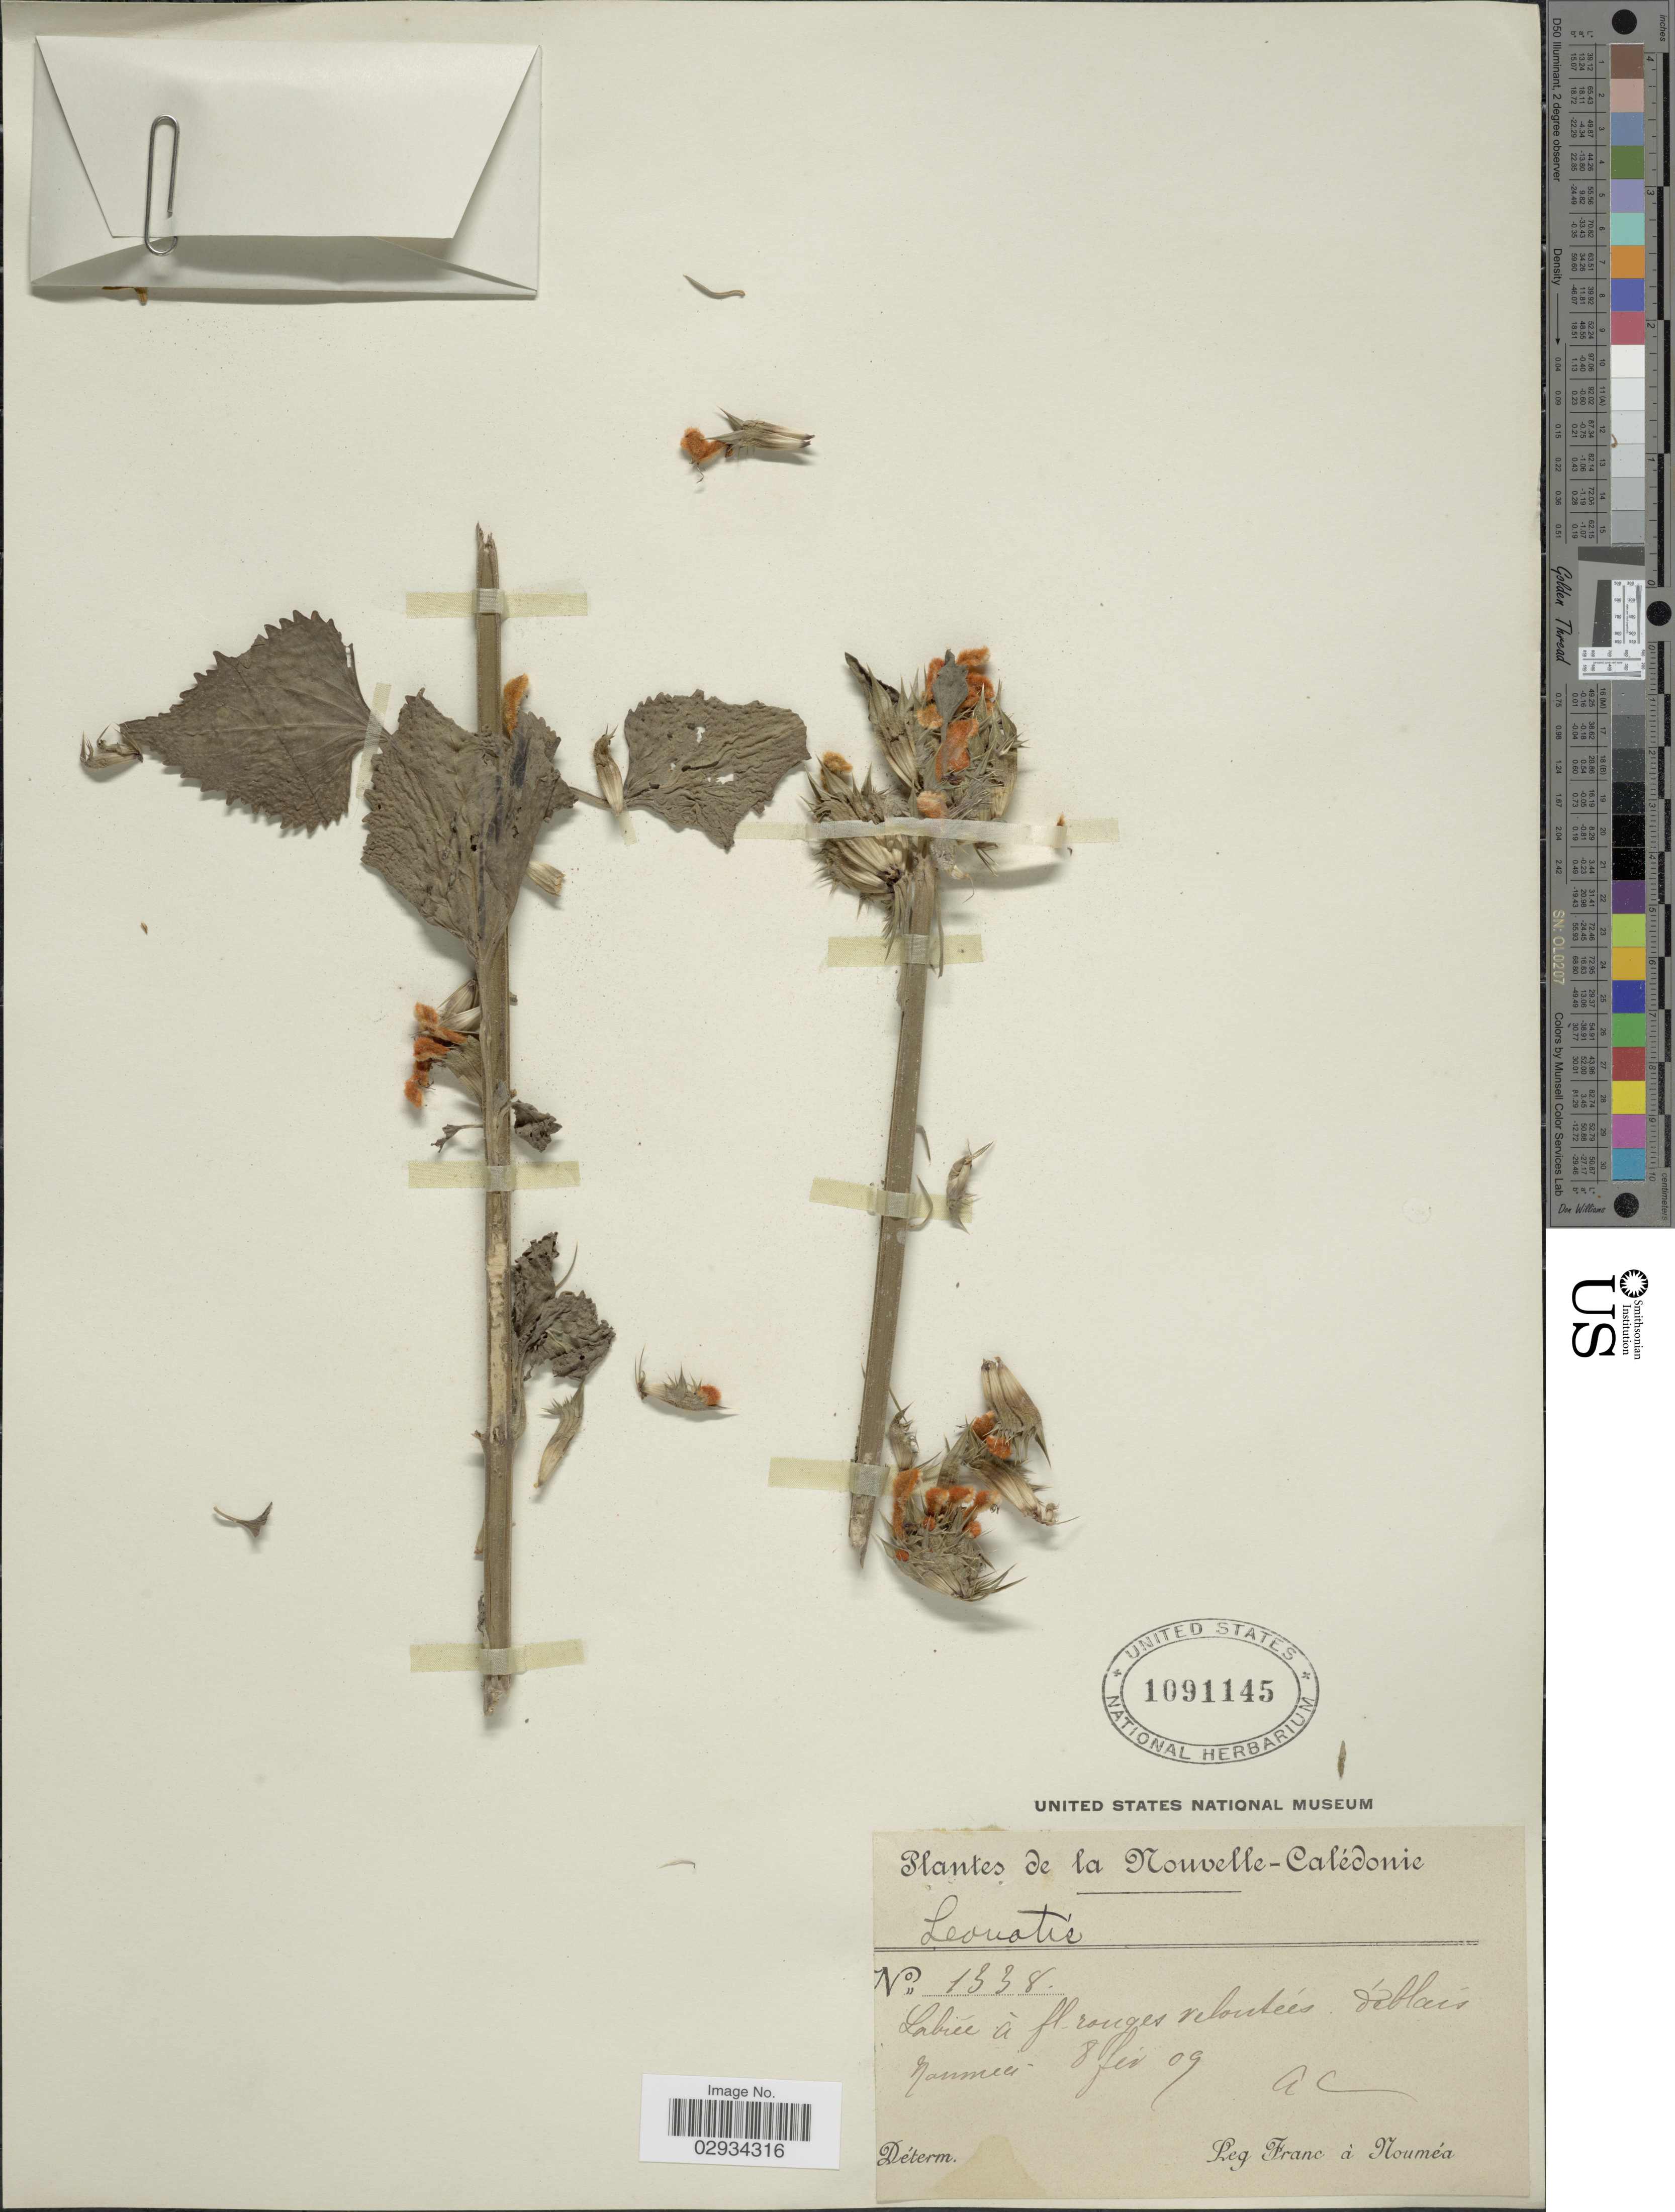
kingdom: Plantae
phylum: Tracheophyta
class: Magnoliopsida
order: Lamiales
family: Lamiaceae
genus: Leonotis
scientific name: Leonotis nepetifolia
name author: (L.) R. Br.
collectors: Franc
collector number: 1338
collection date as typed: Transcribed d/m/y: 8/2/9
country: New Caledonia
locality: Nouvelle-Calédonie. Nouméa.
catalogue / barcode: US 1091145